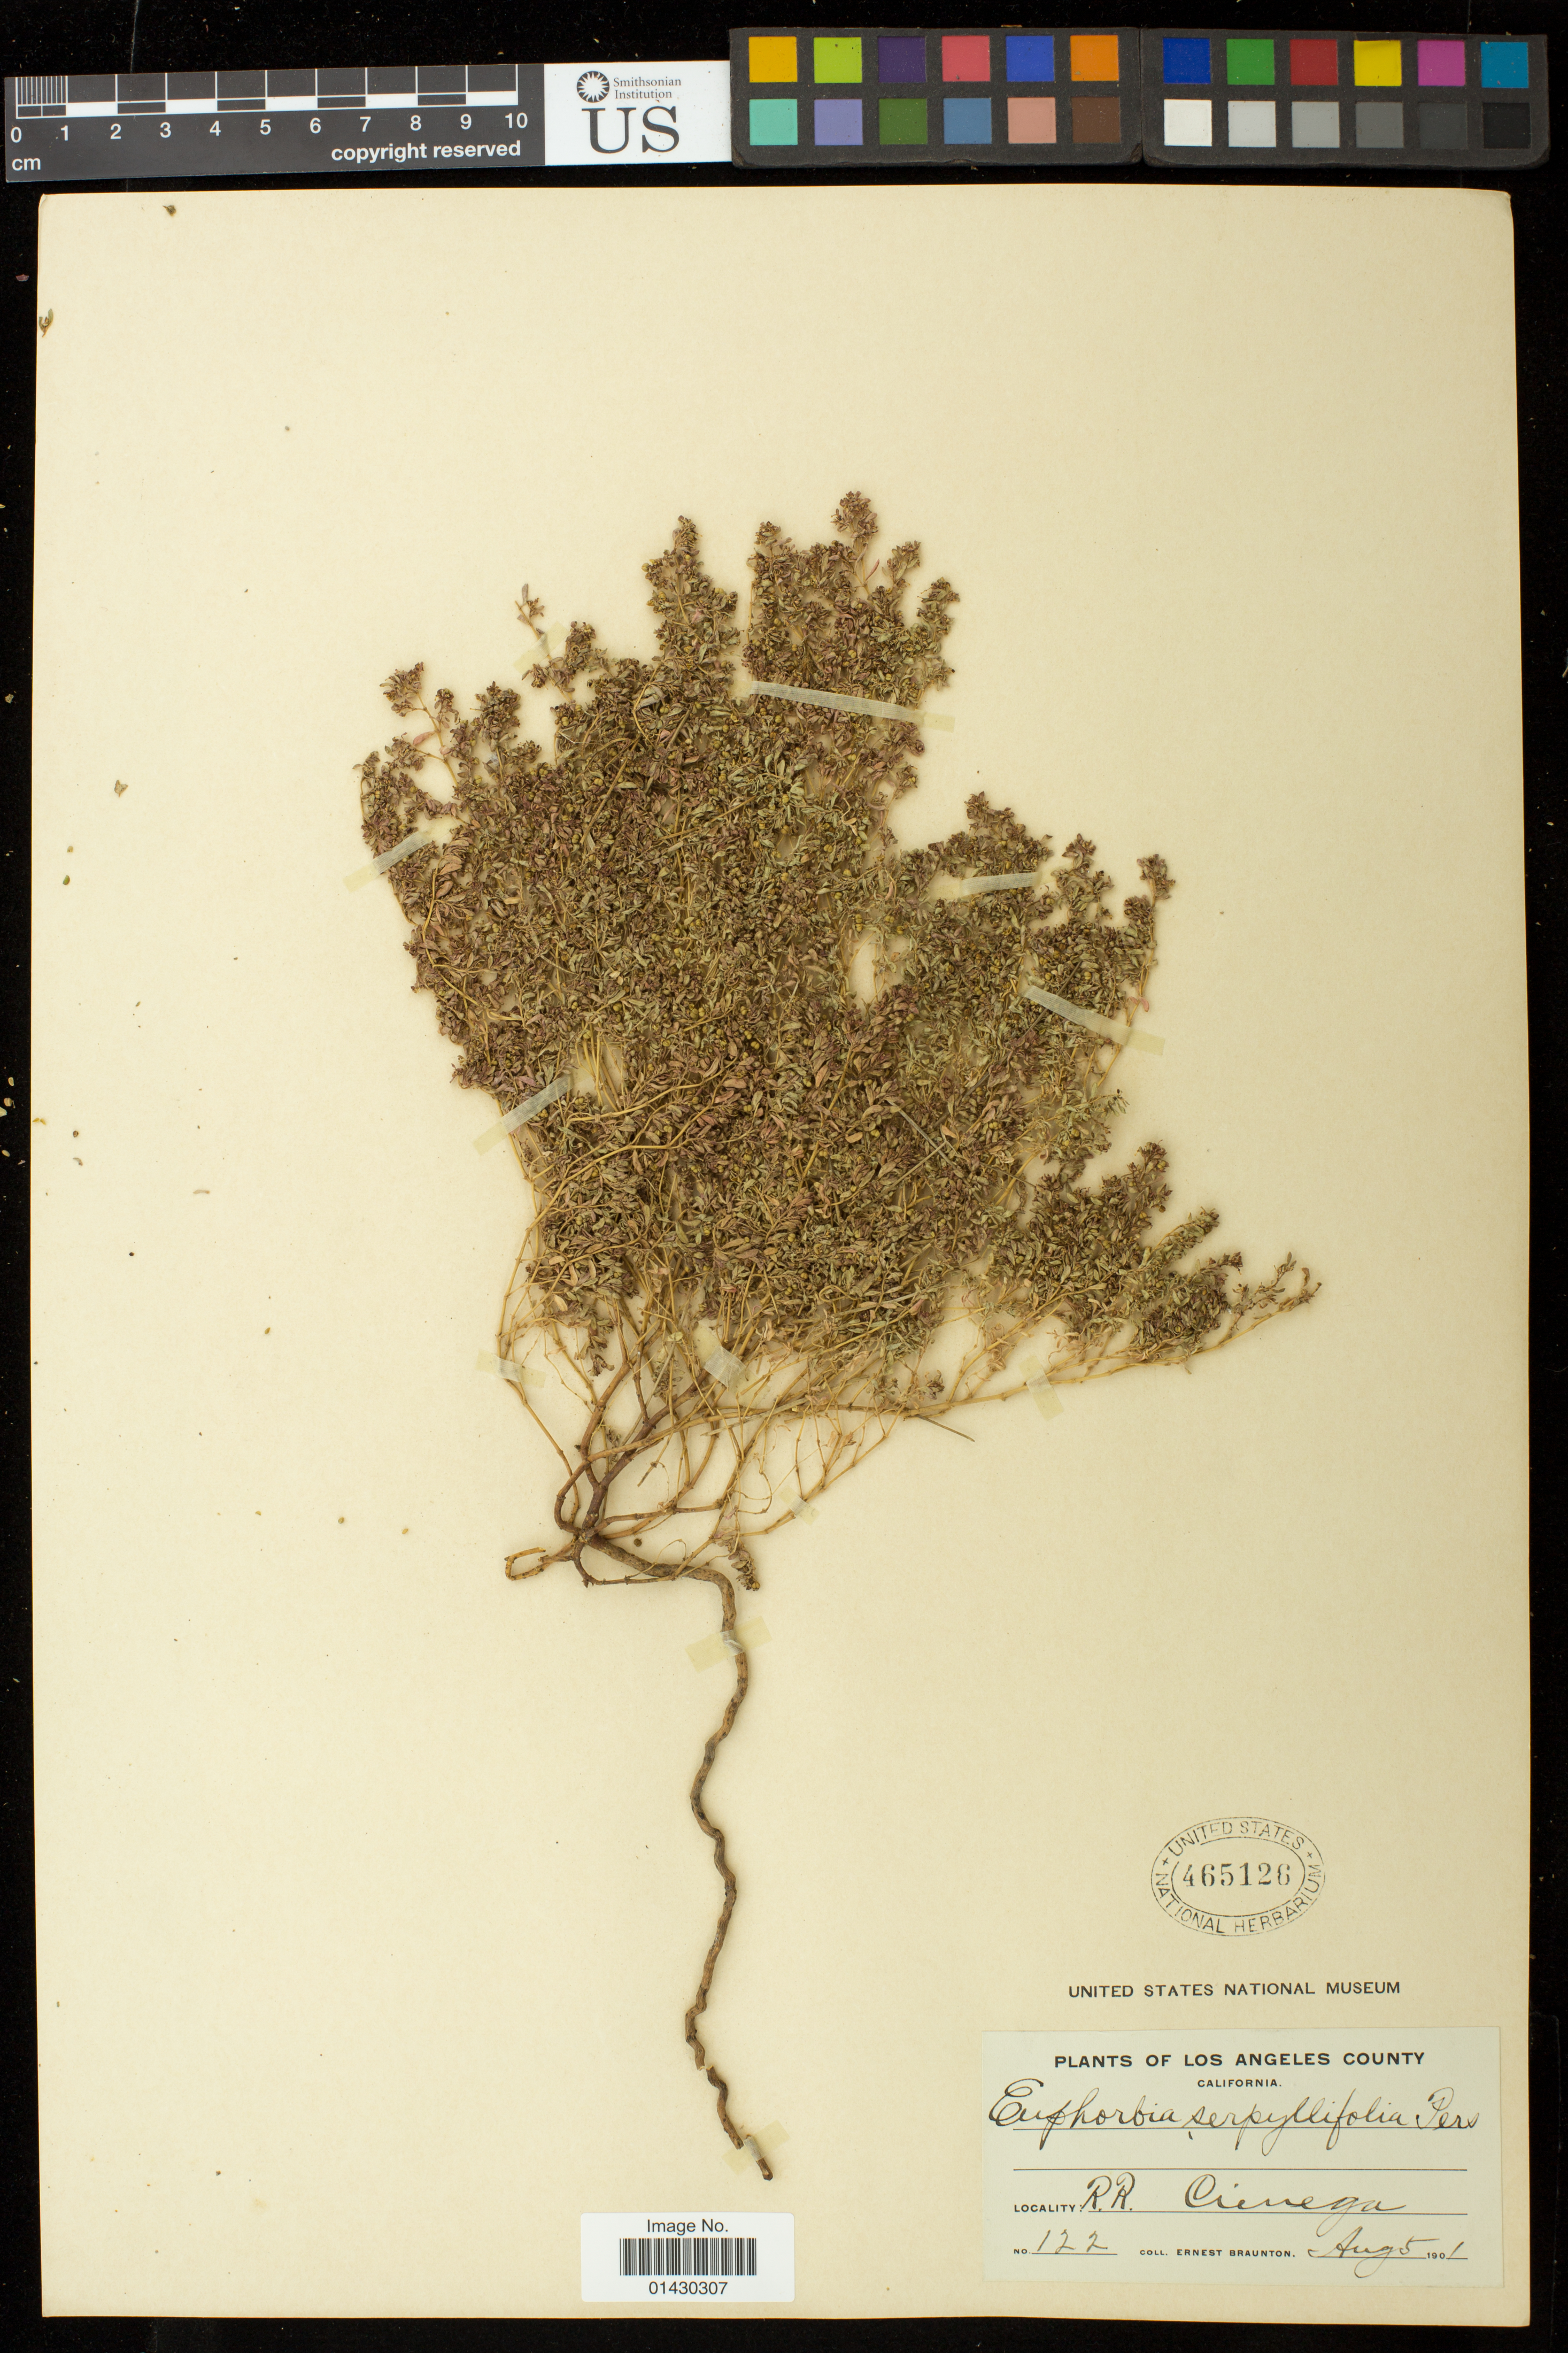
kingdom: Plantae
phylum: Tracheophyta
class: Magnoliopsida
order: Malpighiales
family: Euphorbiaceae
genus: Euphorbia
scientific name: Euphorbia serpillifolia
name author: Pers.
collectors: E. Braunton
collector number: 122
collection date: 1901-08-05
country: United States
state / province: California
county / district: Los Angeles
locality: R. R. Cienega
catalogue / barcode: US 465126